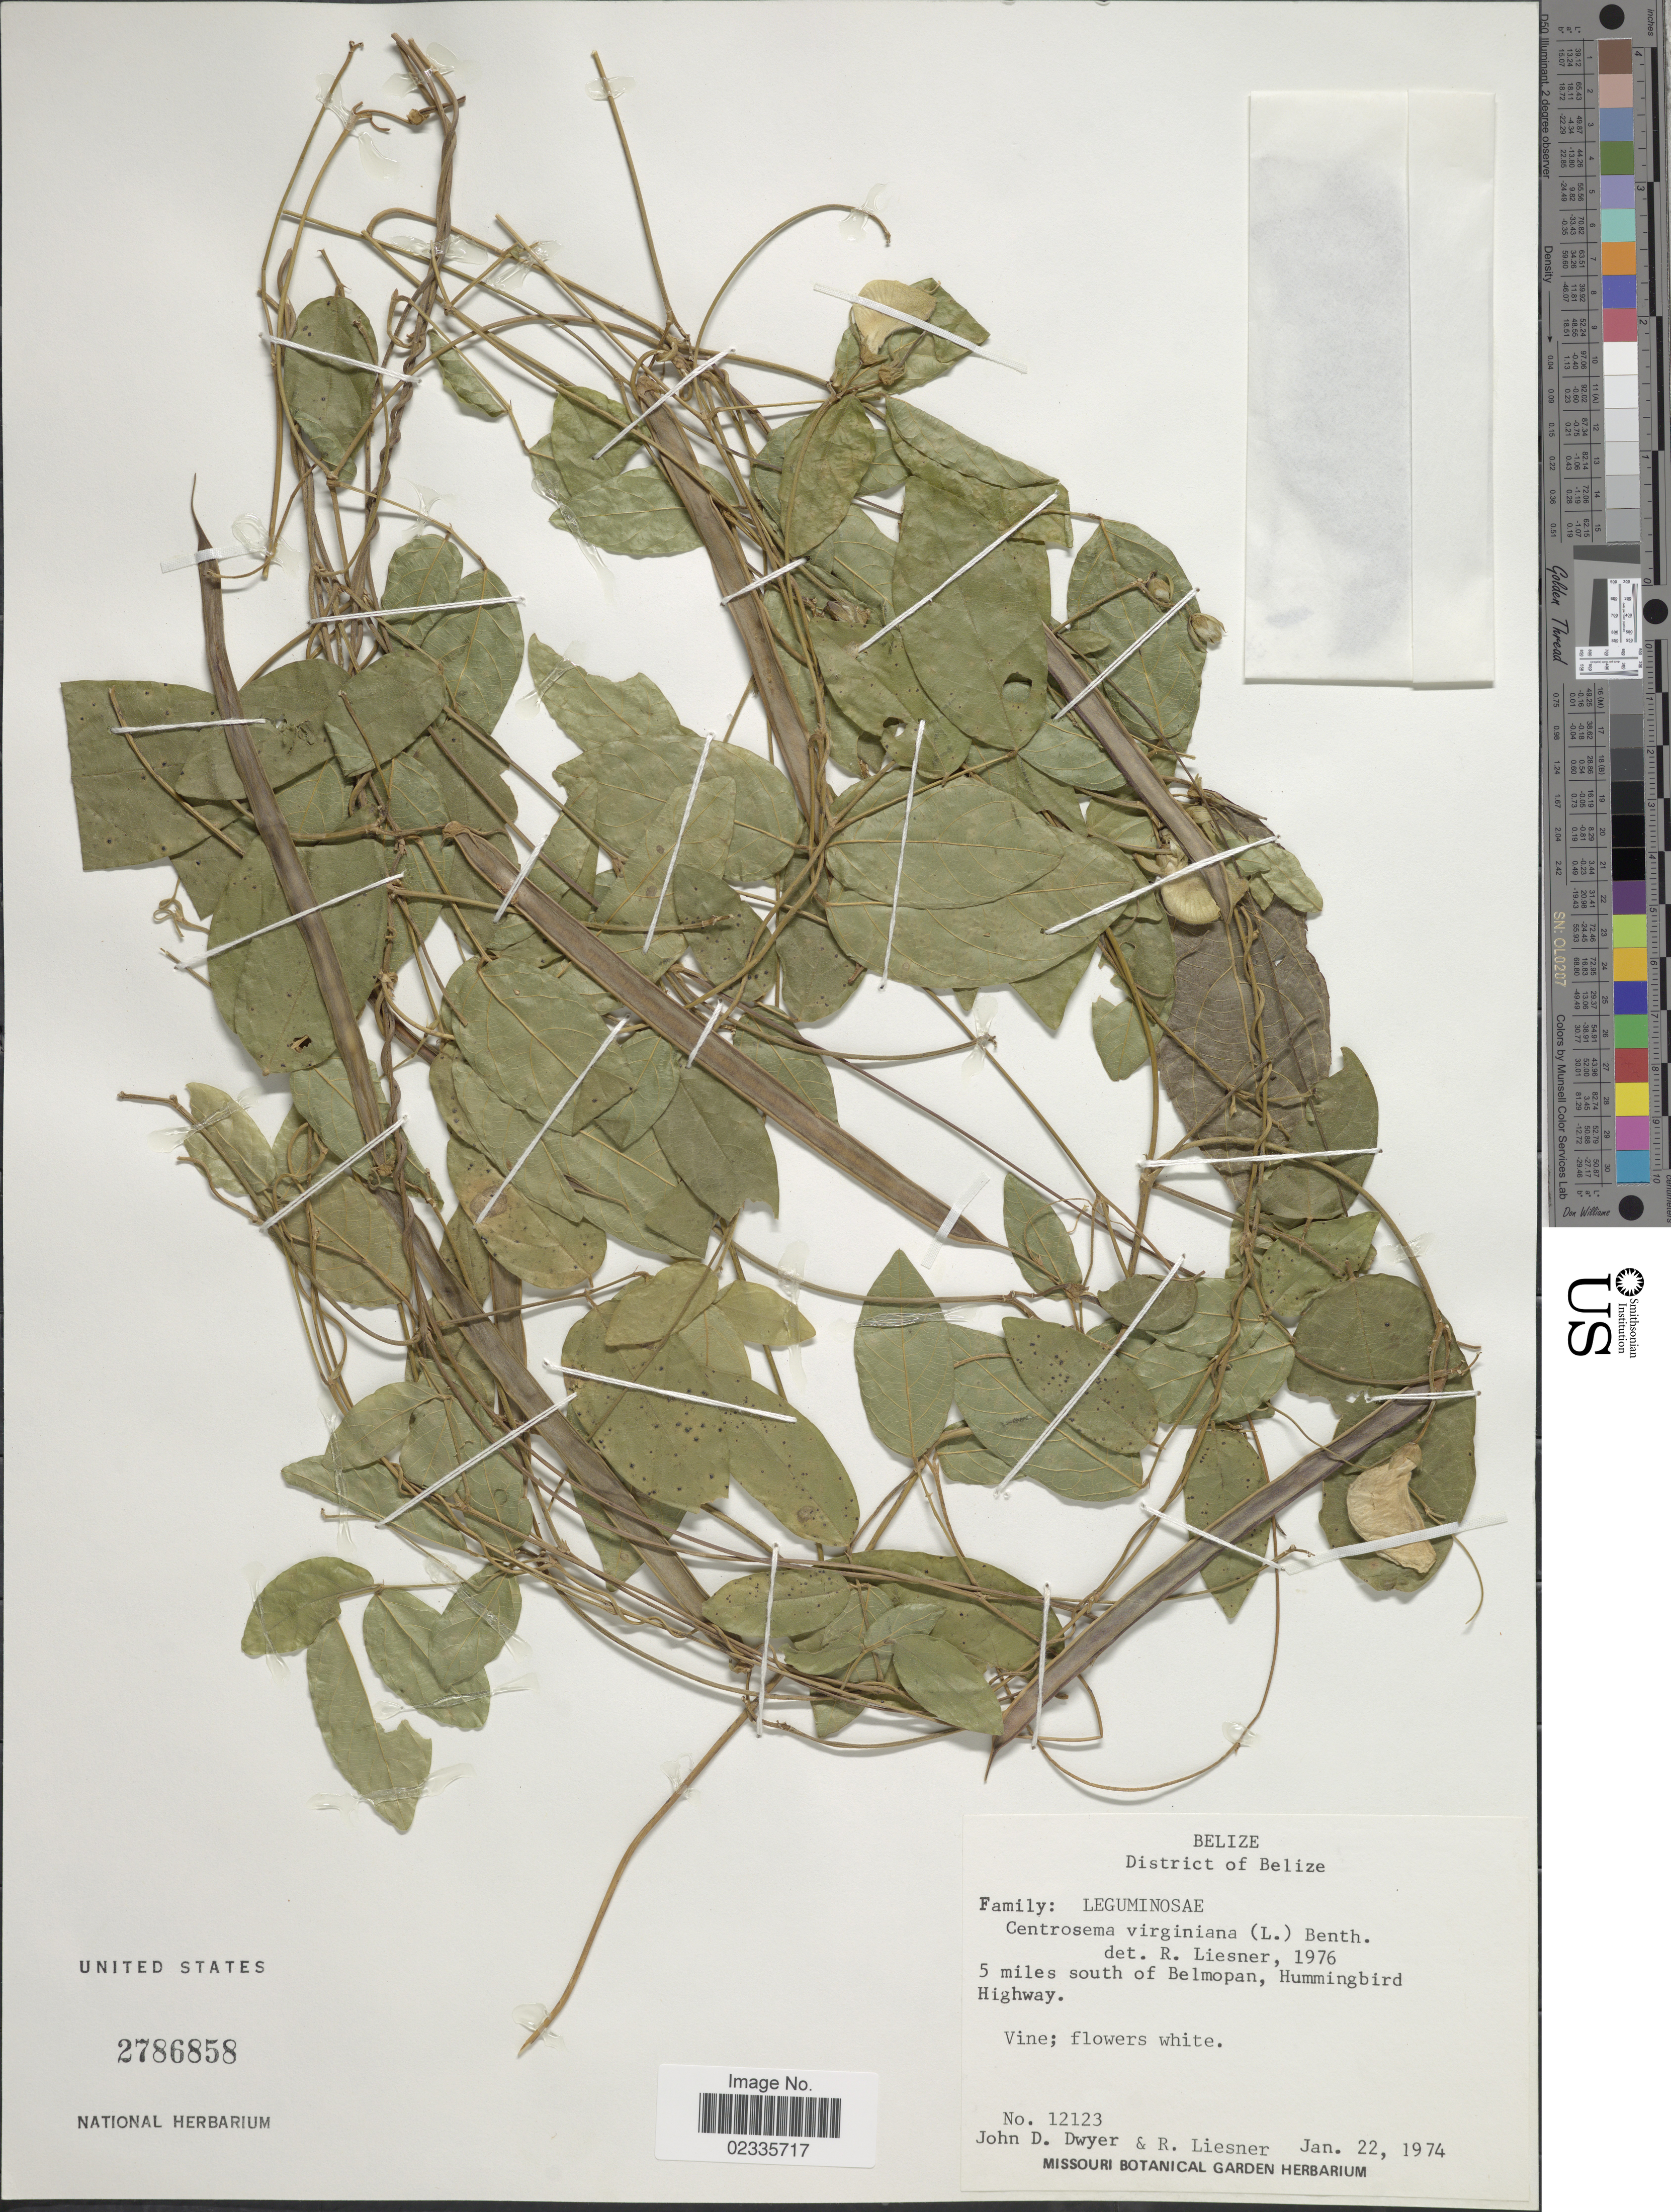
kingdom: Plantae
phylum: Tracheophyta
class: Magnoliopsida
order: Fabales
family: Fabaceae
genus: Centrosema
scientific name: Centrosema virginianum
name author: (L.) Benth.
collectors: J. D. Dwyer & R. L. Liesner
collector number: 12123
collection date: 1974-01-22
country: Belize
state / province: Belize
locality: District of Belize. 5 miles south of Belmopan, Hummingbird Highway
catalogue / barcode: US 2786858